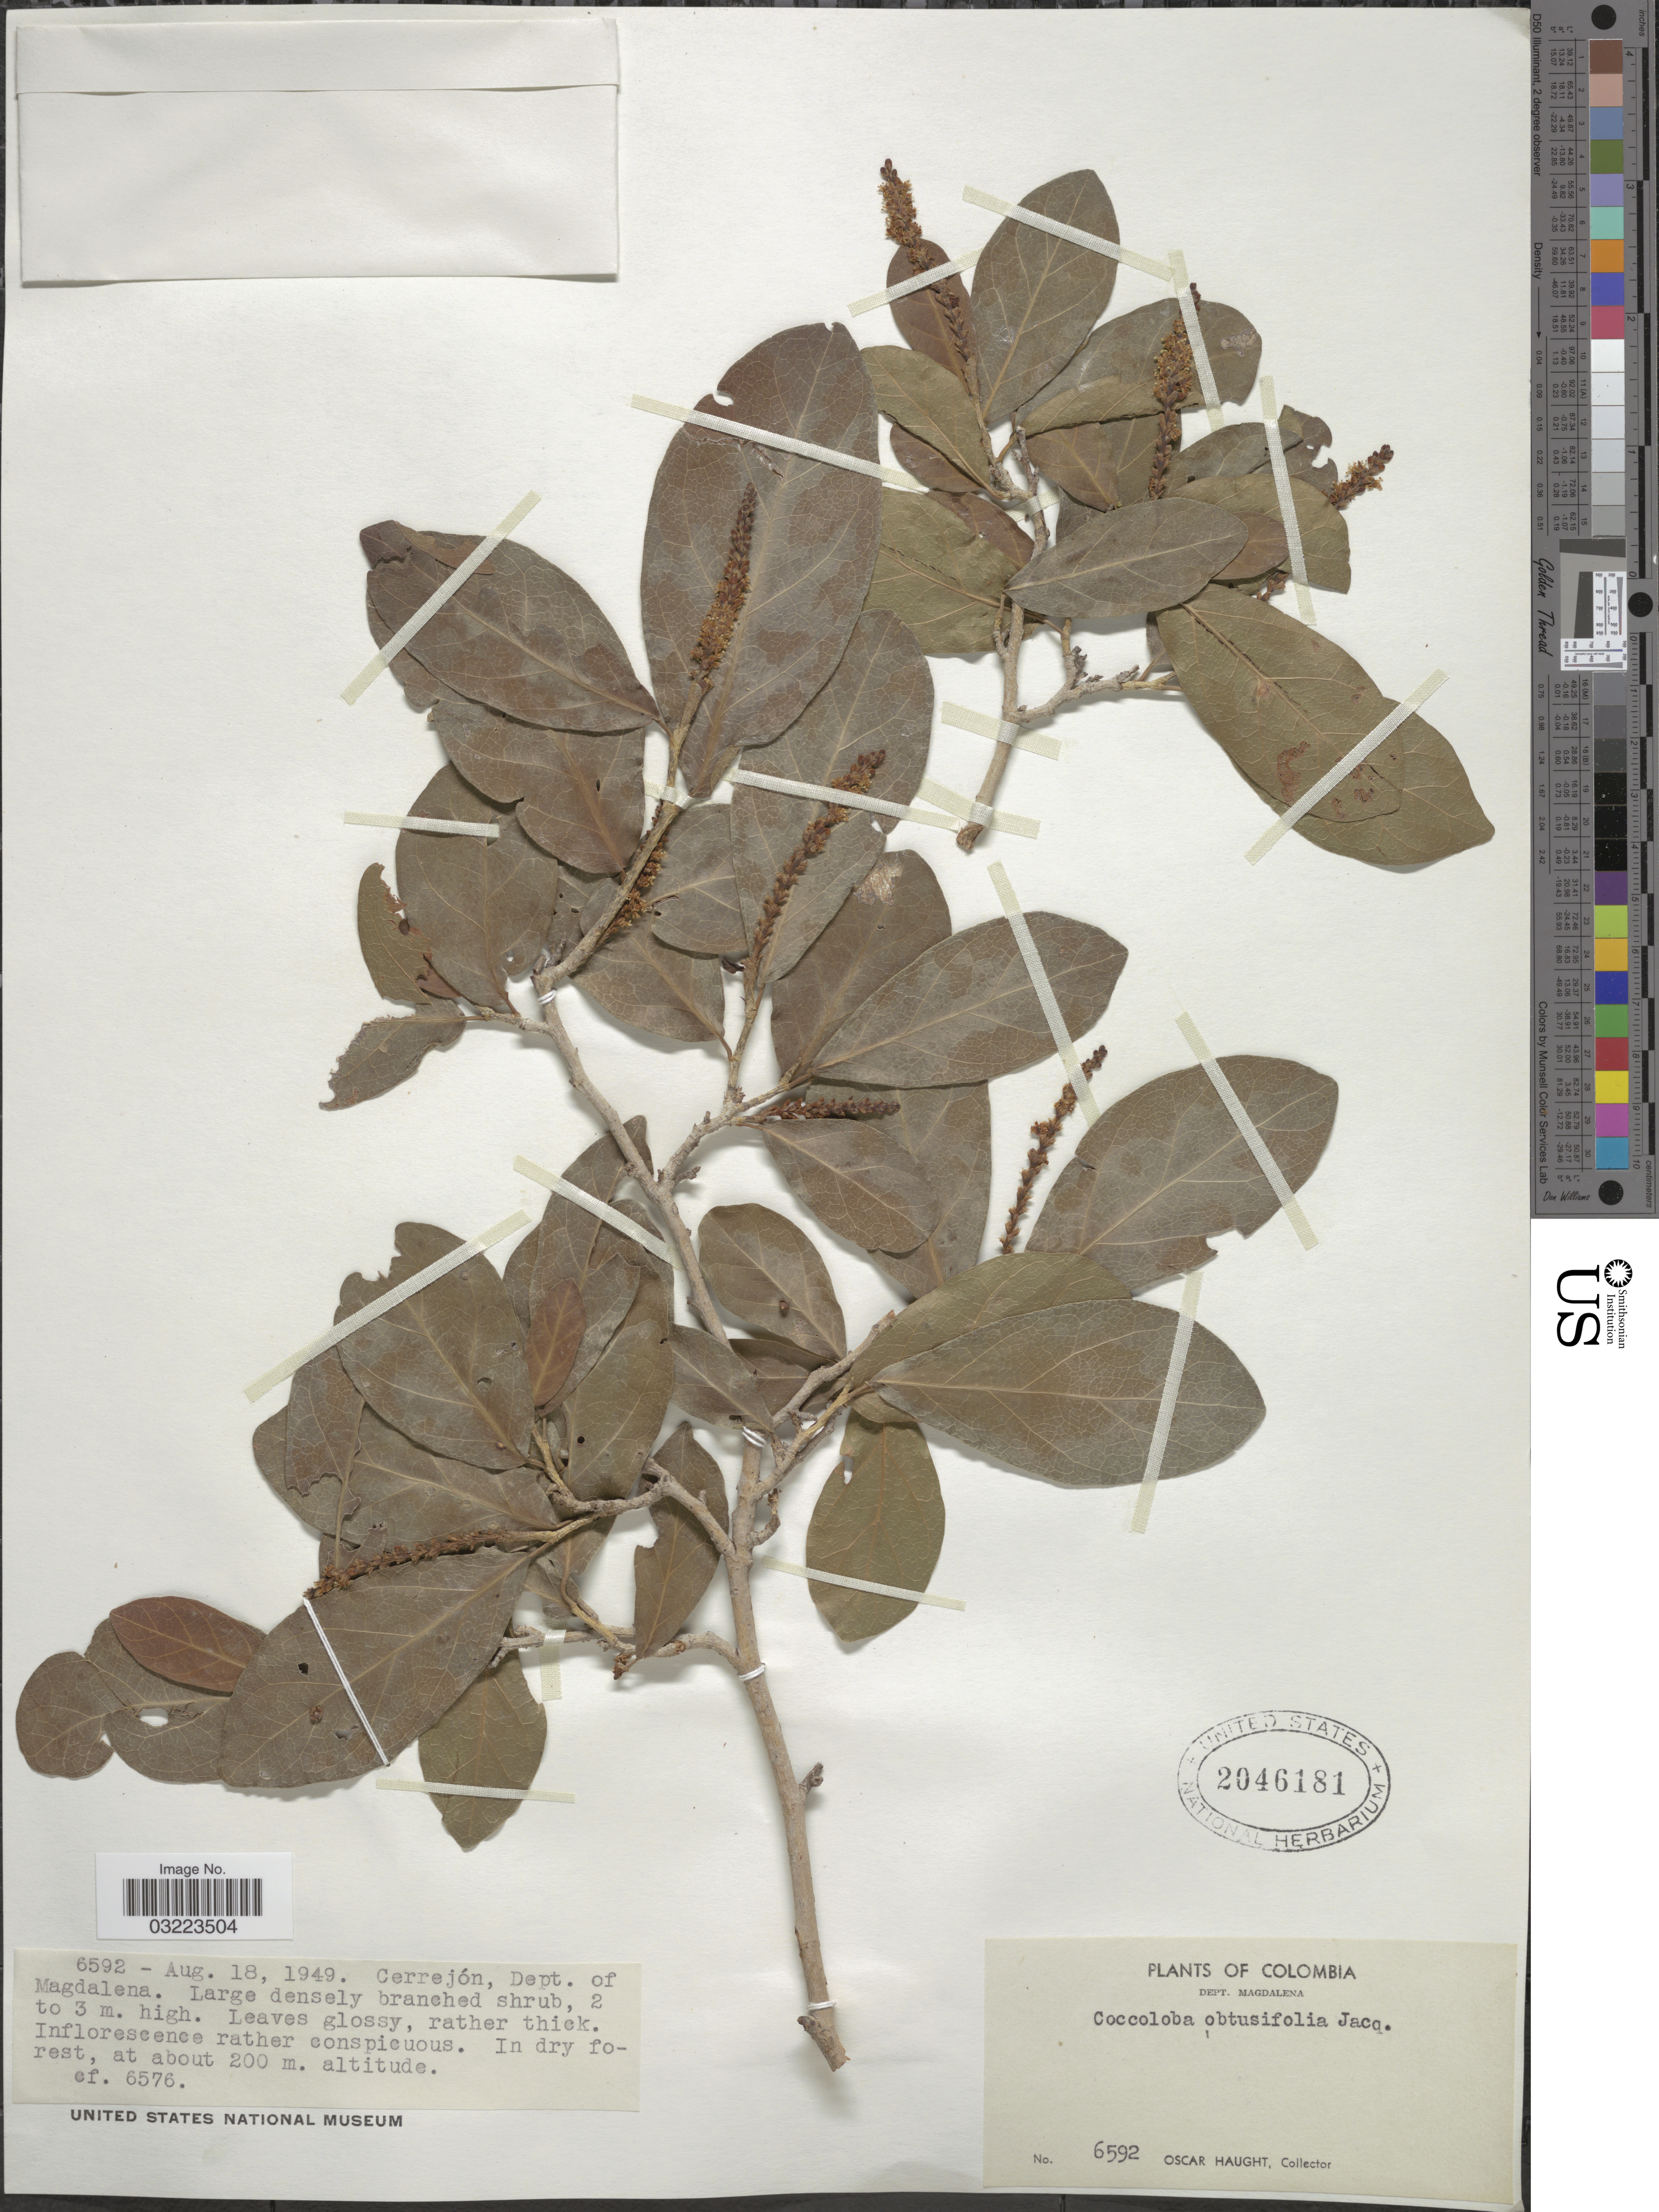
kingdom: Plantae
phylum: Tracheophyta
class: Magnoliopsida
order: Caryophyllales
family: Polygonaceae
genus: Coccoloba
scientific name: Coccoloba obtusifolia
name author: Jacq.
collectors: O. L. Haught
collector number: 6592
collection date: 1949-08-18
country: Colombia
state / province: Magdalena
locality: Cerrejón, Dept. of Magdalena.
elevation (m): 200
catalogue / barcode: US 2046181